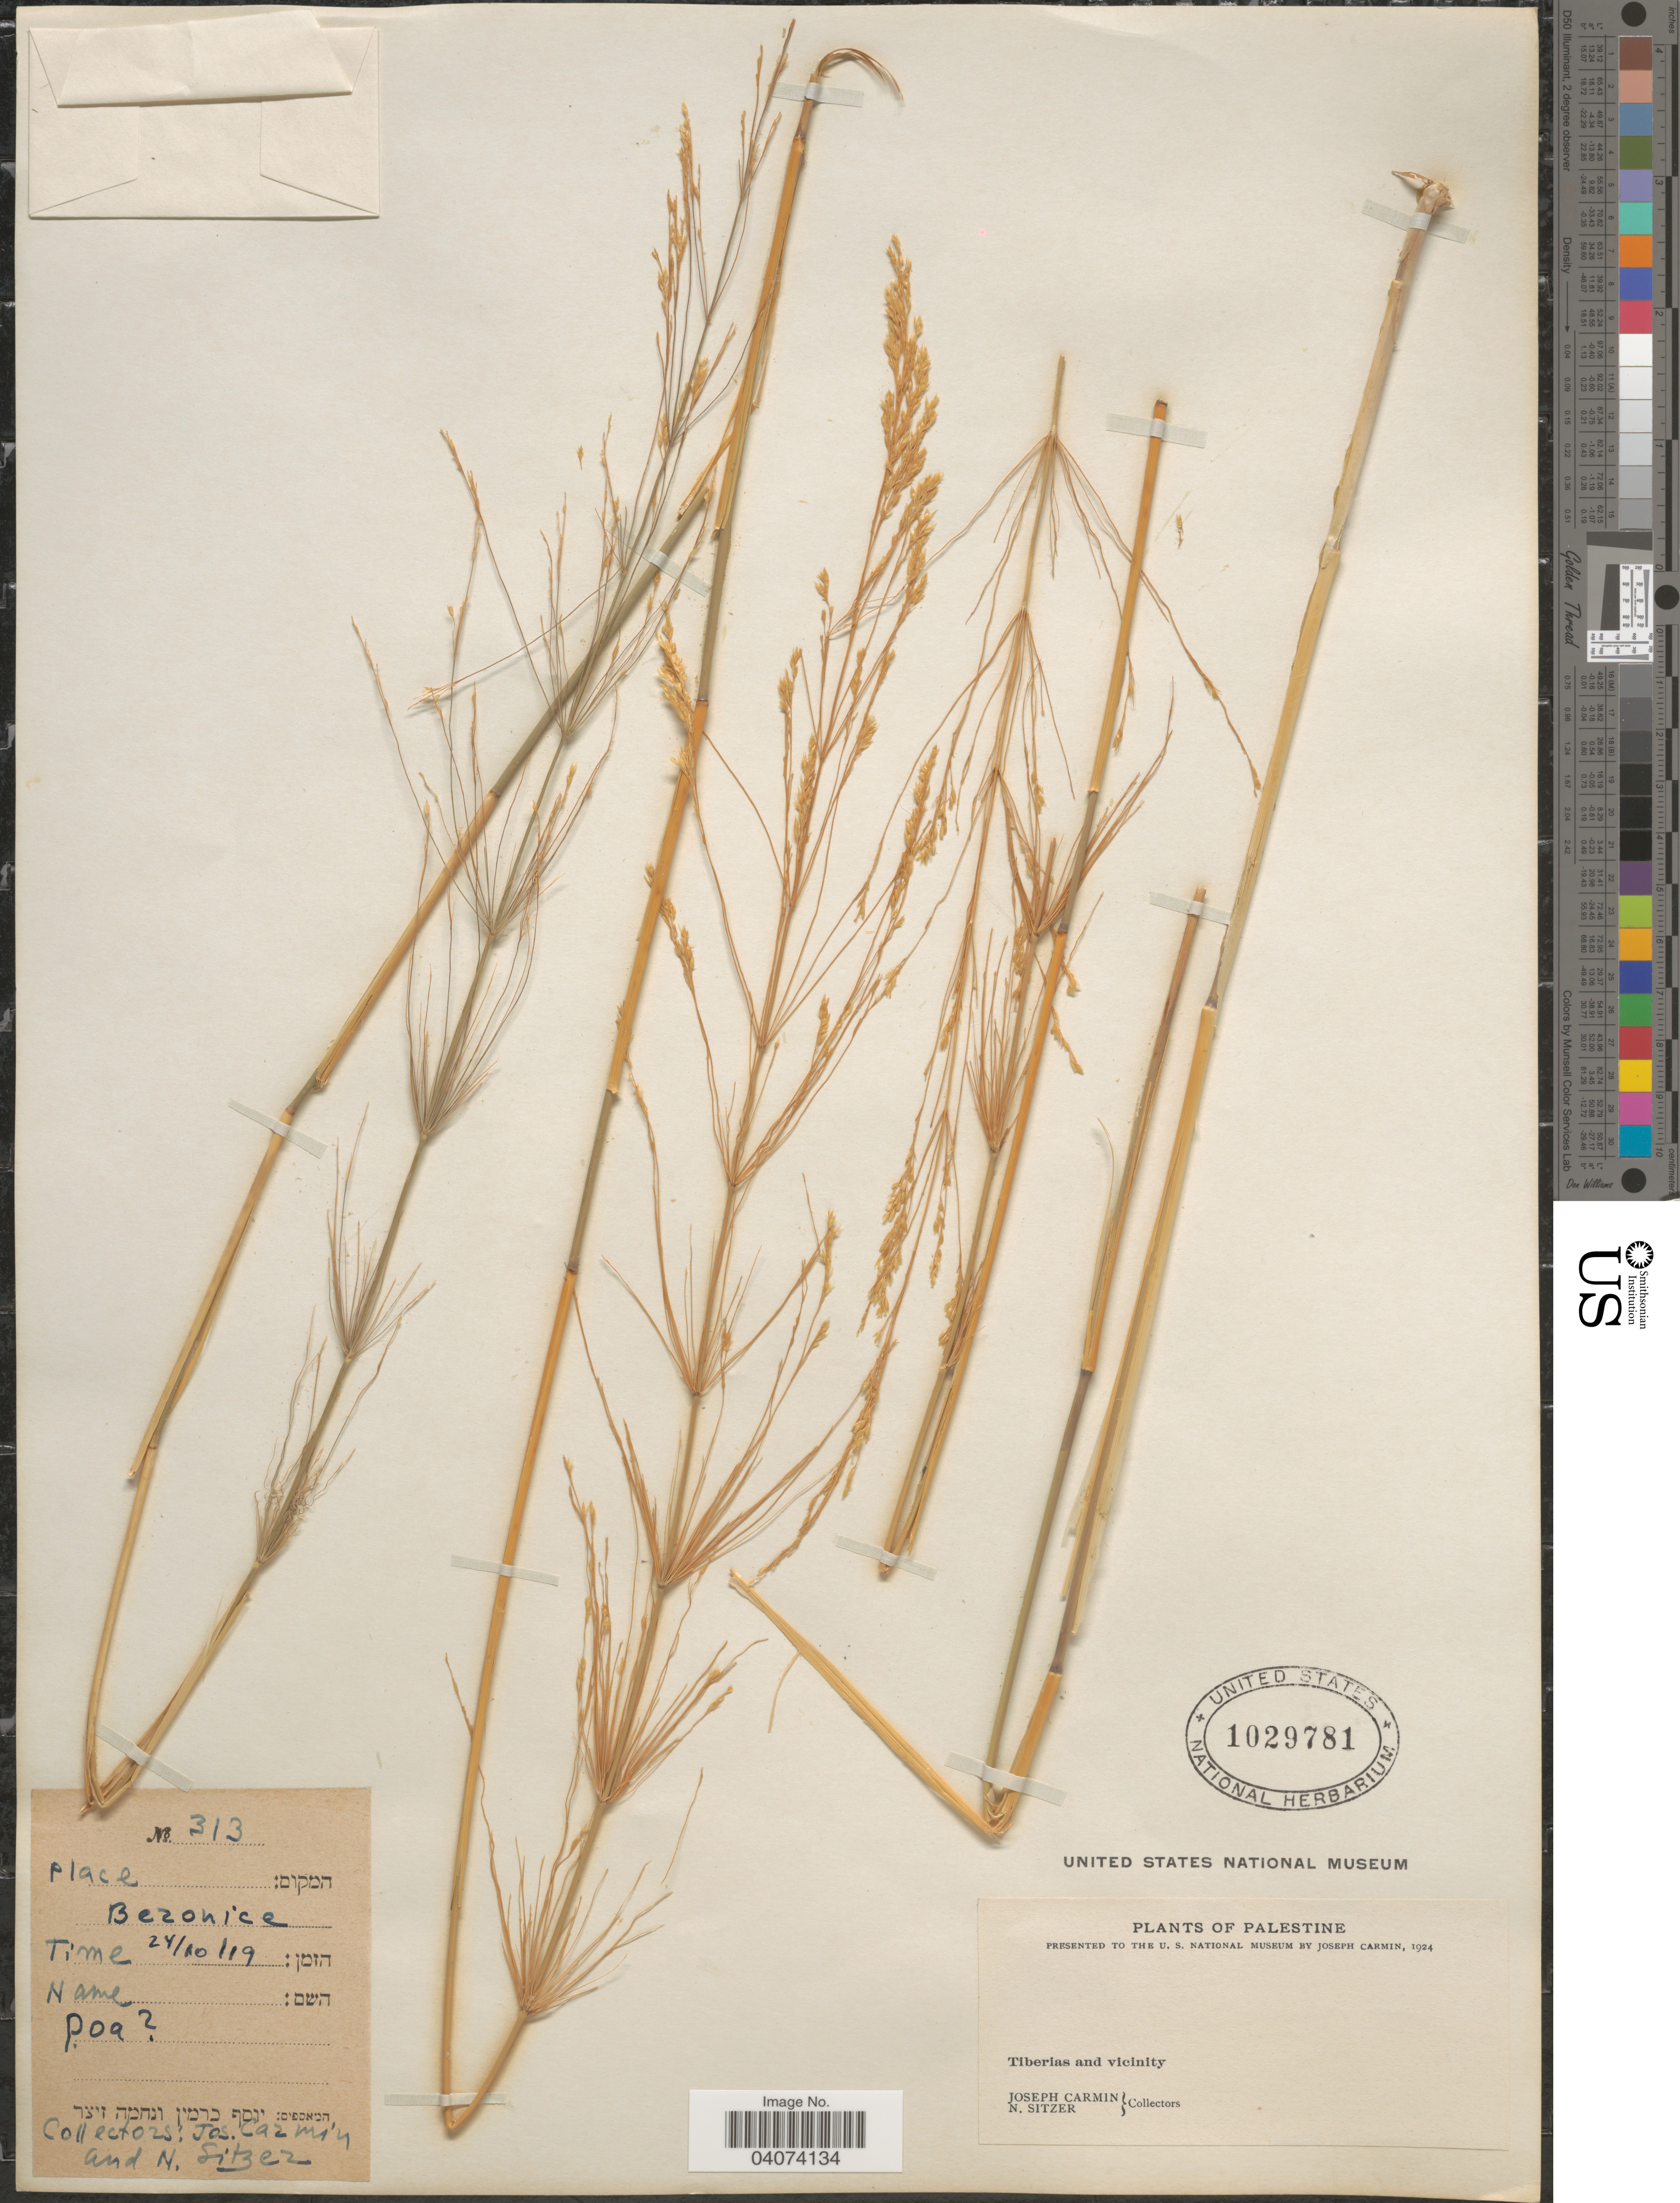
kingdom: Plantae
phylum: Tracheophyta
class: Liliopsida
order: Poales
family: Poaceae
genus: Poa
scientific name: Poa sp.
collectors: J. Carmin & N. Sitzer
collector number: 313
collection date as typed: Transcribed d/m/y: 24/10/19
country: Israel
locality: Palestine. Tiberias and vicinity.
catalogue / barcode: US 1029781